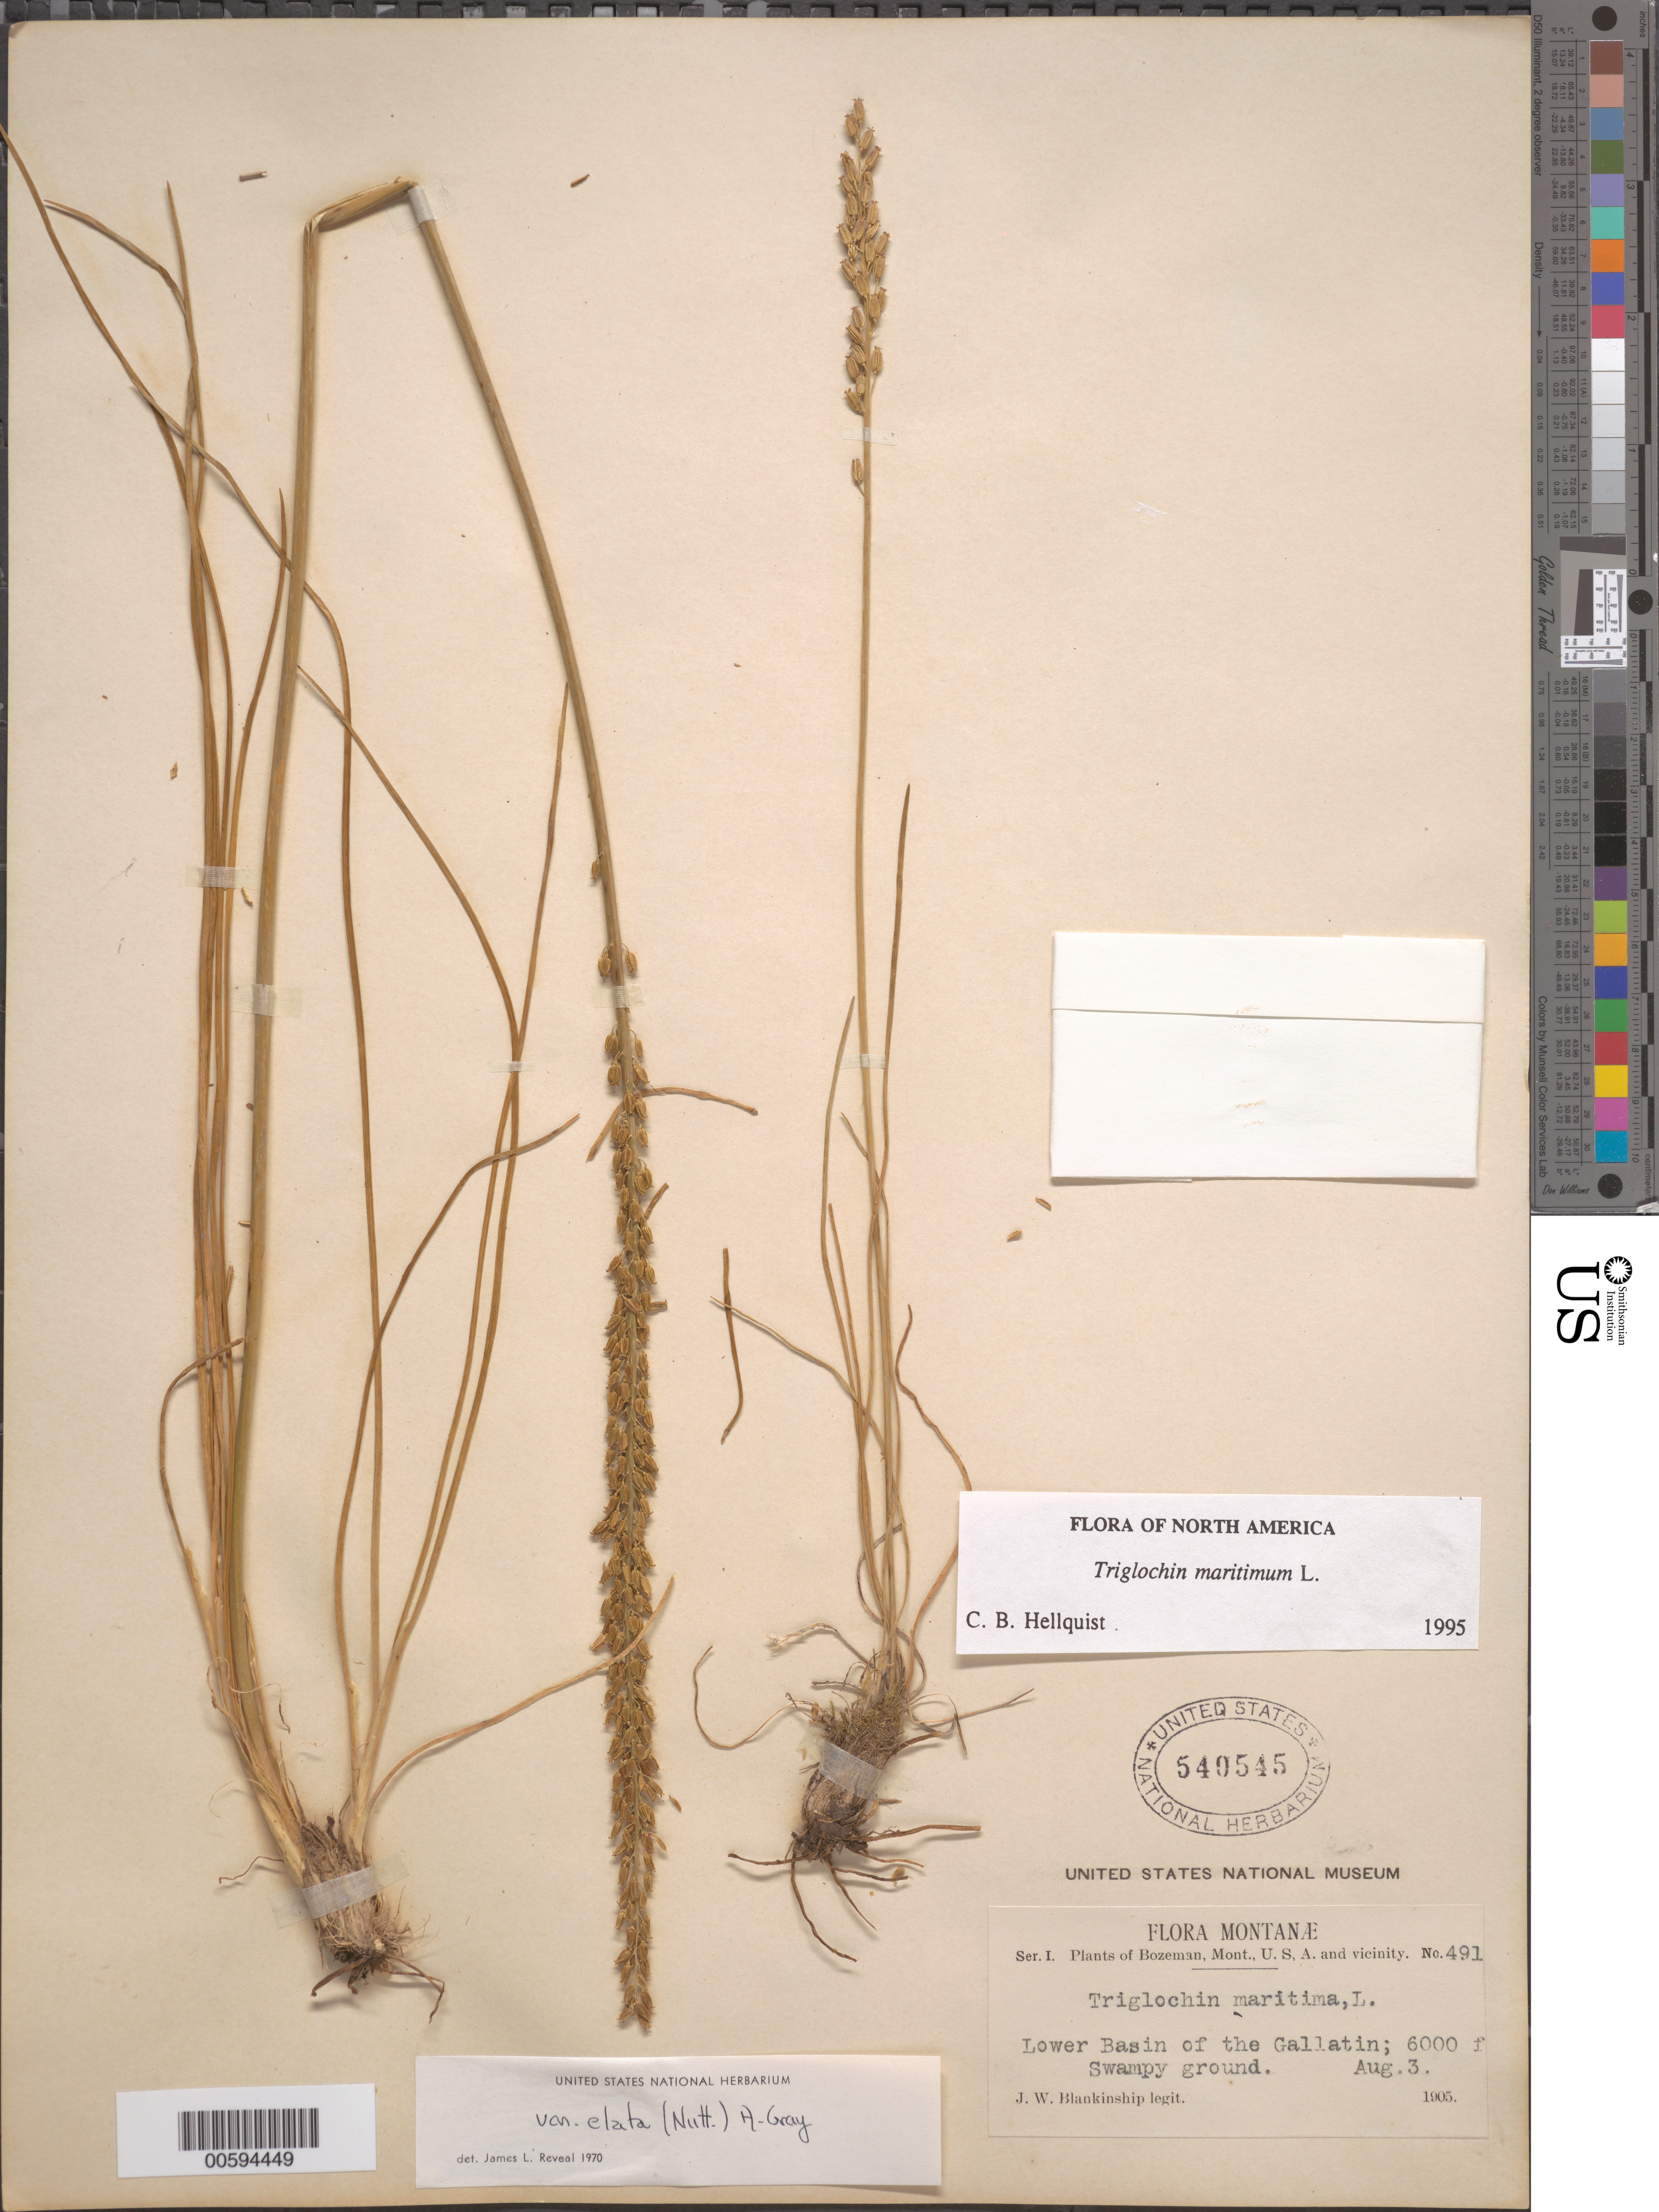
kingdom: Plantae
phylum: Tracheophyta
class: Liliopsida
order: Alismatales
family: Juncaginaceae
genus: Triglochin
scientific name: Triglochin maritima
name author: L.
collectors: J. W. Blankinship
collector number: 491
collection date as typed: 03 Aug 1905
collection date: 1905-08-03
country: United States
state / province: Montana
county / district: Gallatin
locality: Bozeman, Galatin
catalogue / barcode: US 540545